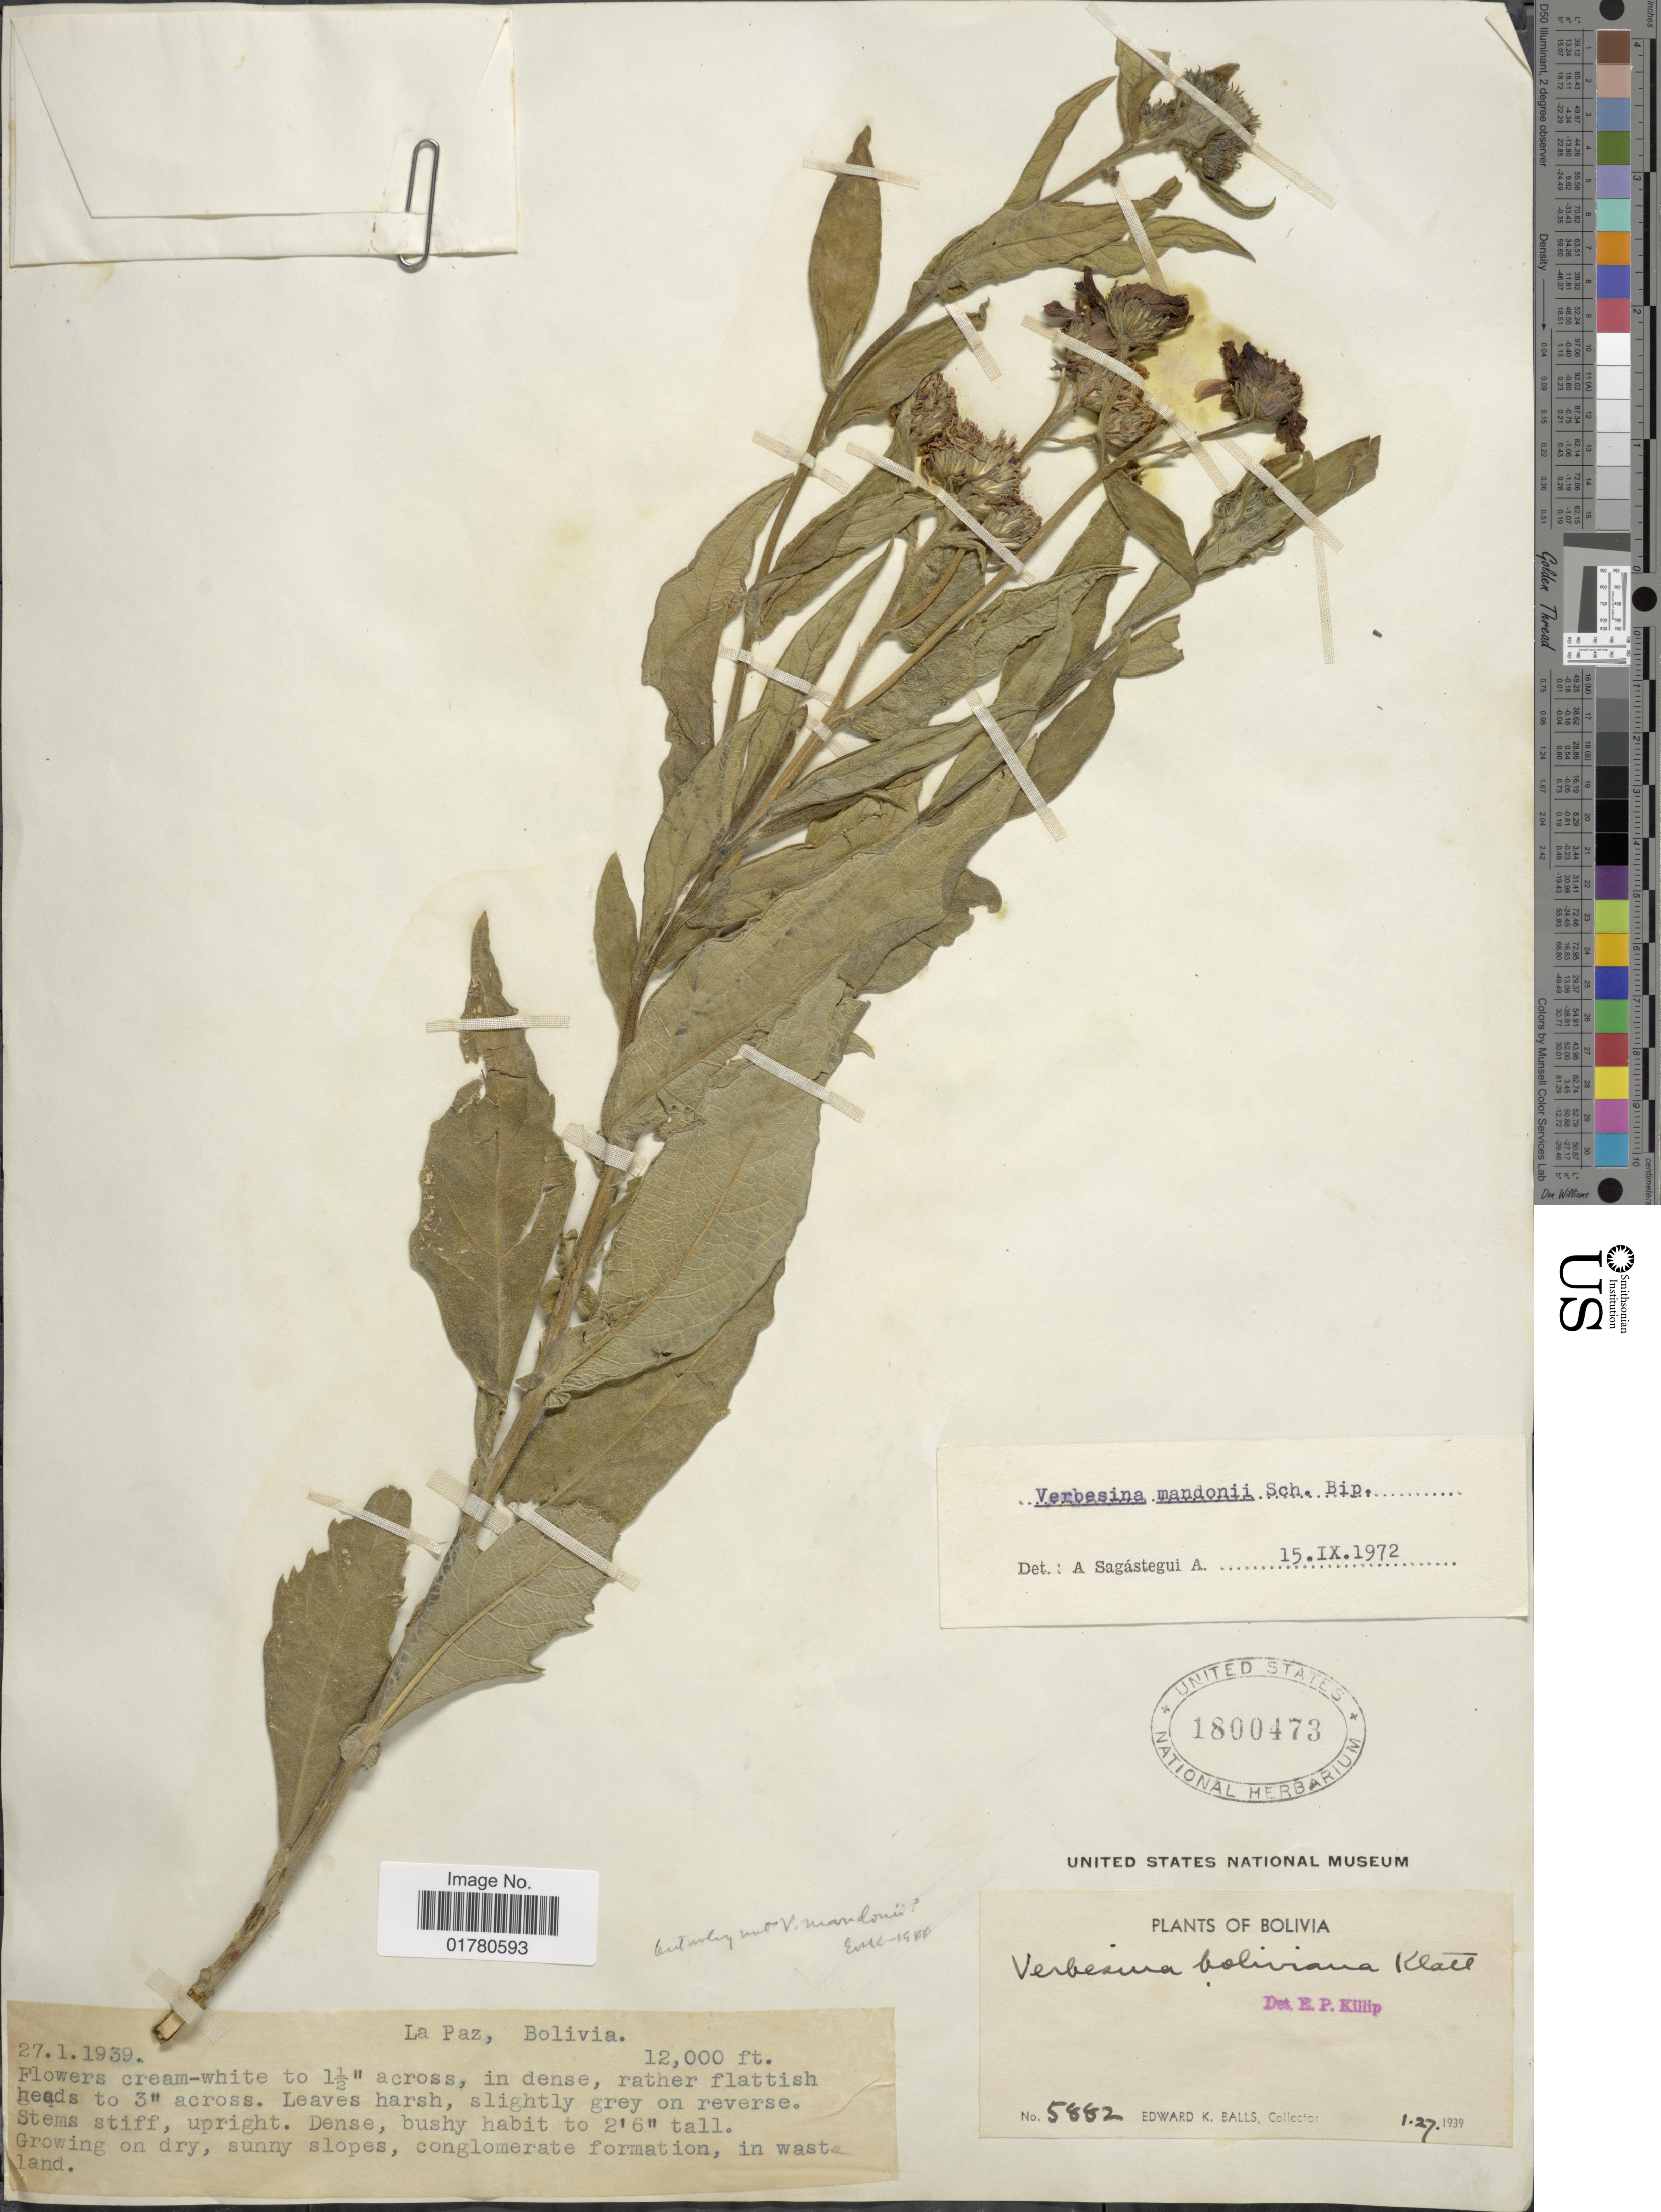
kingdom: Plantae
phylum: Tracheophyta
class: Magnoliopsida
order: Asterales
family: Asteraceae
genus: Verbesina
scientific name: Verbesina boliviana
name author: Klatt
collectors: E. K. Balls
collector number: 5882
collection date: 1939-01-27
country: Bolivia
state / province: La Paz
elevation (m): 3658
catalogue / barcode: US 1800473